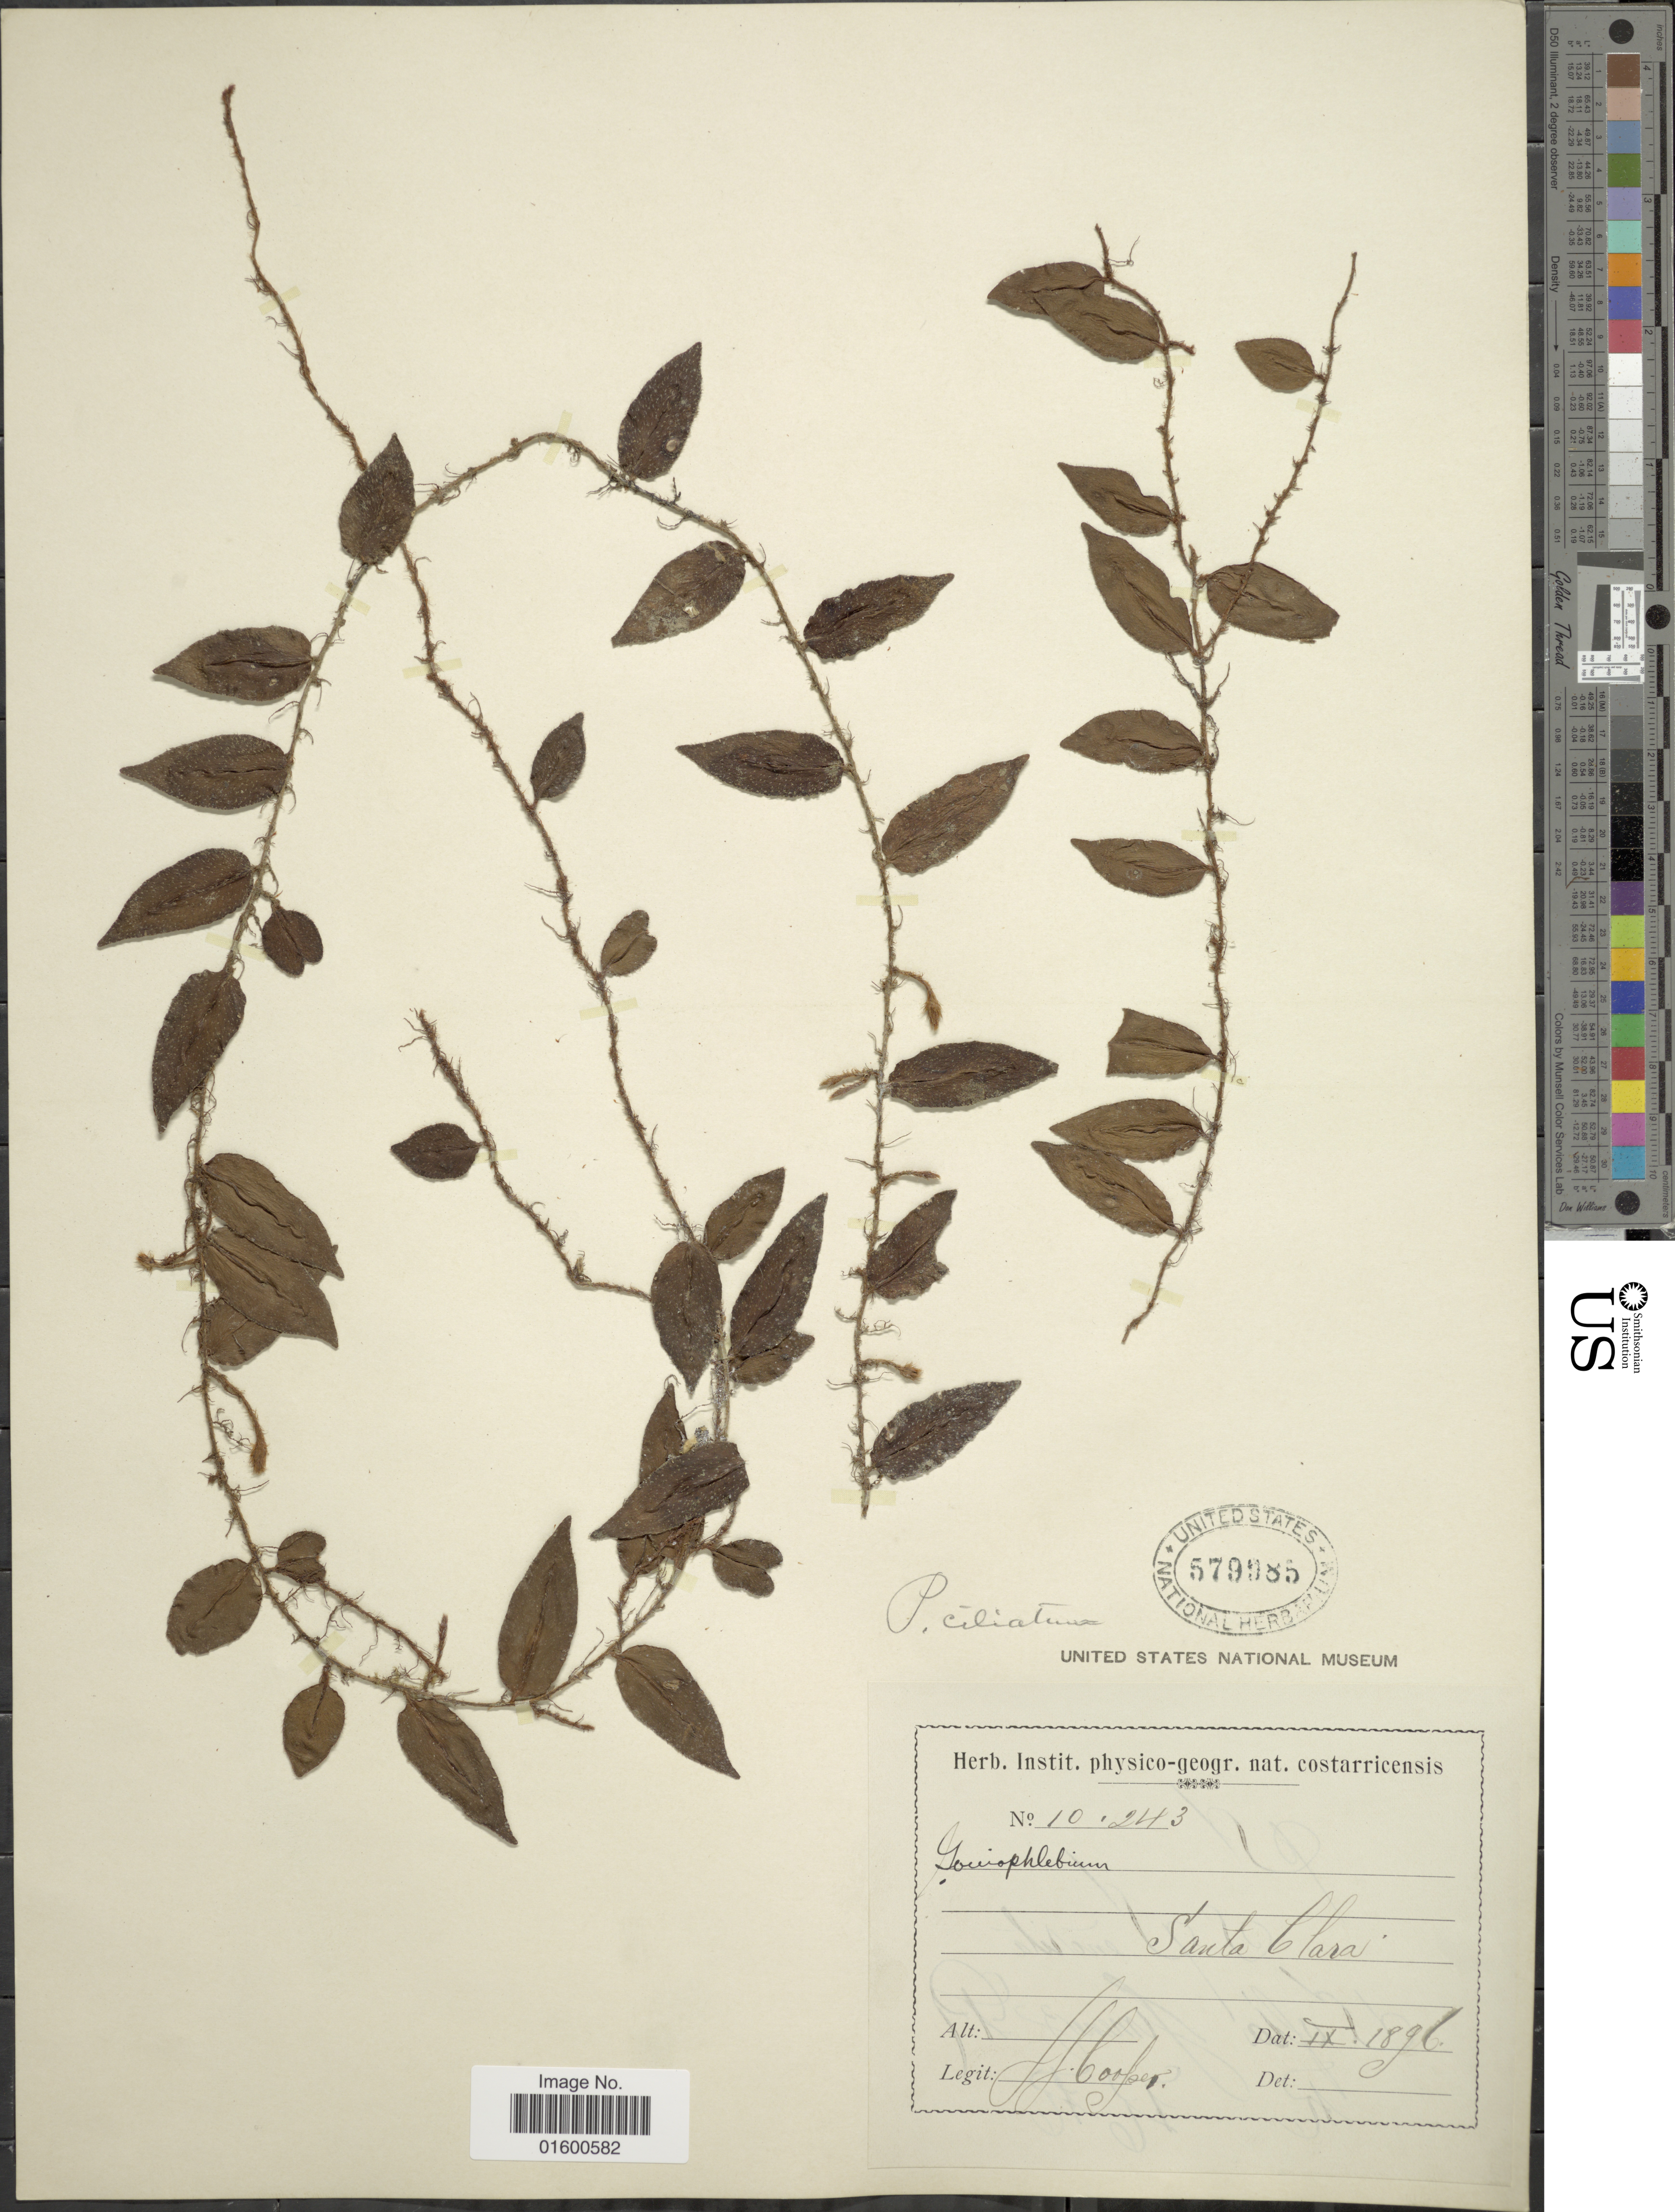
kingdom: Plantae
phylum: Tracheophyta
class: Polypodiopsida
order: Polypodiales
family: Polypodiaceae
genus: Microgramma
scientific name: Microgramma reptans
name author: (Cav.) A.R. Sm.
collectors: J. J. Cooper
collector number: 10243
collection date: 1896-09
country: Costa Rica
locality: Santa Clara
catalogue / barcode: US 579985